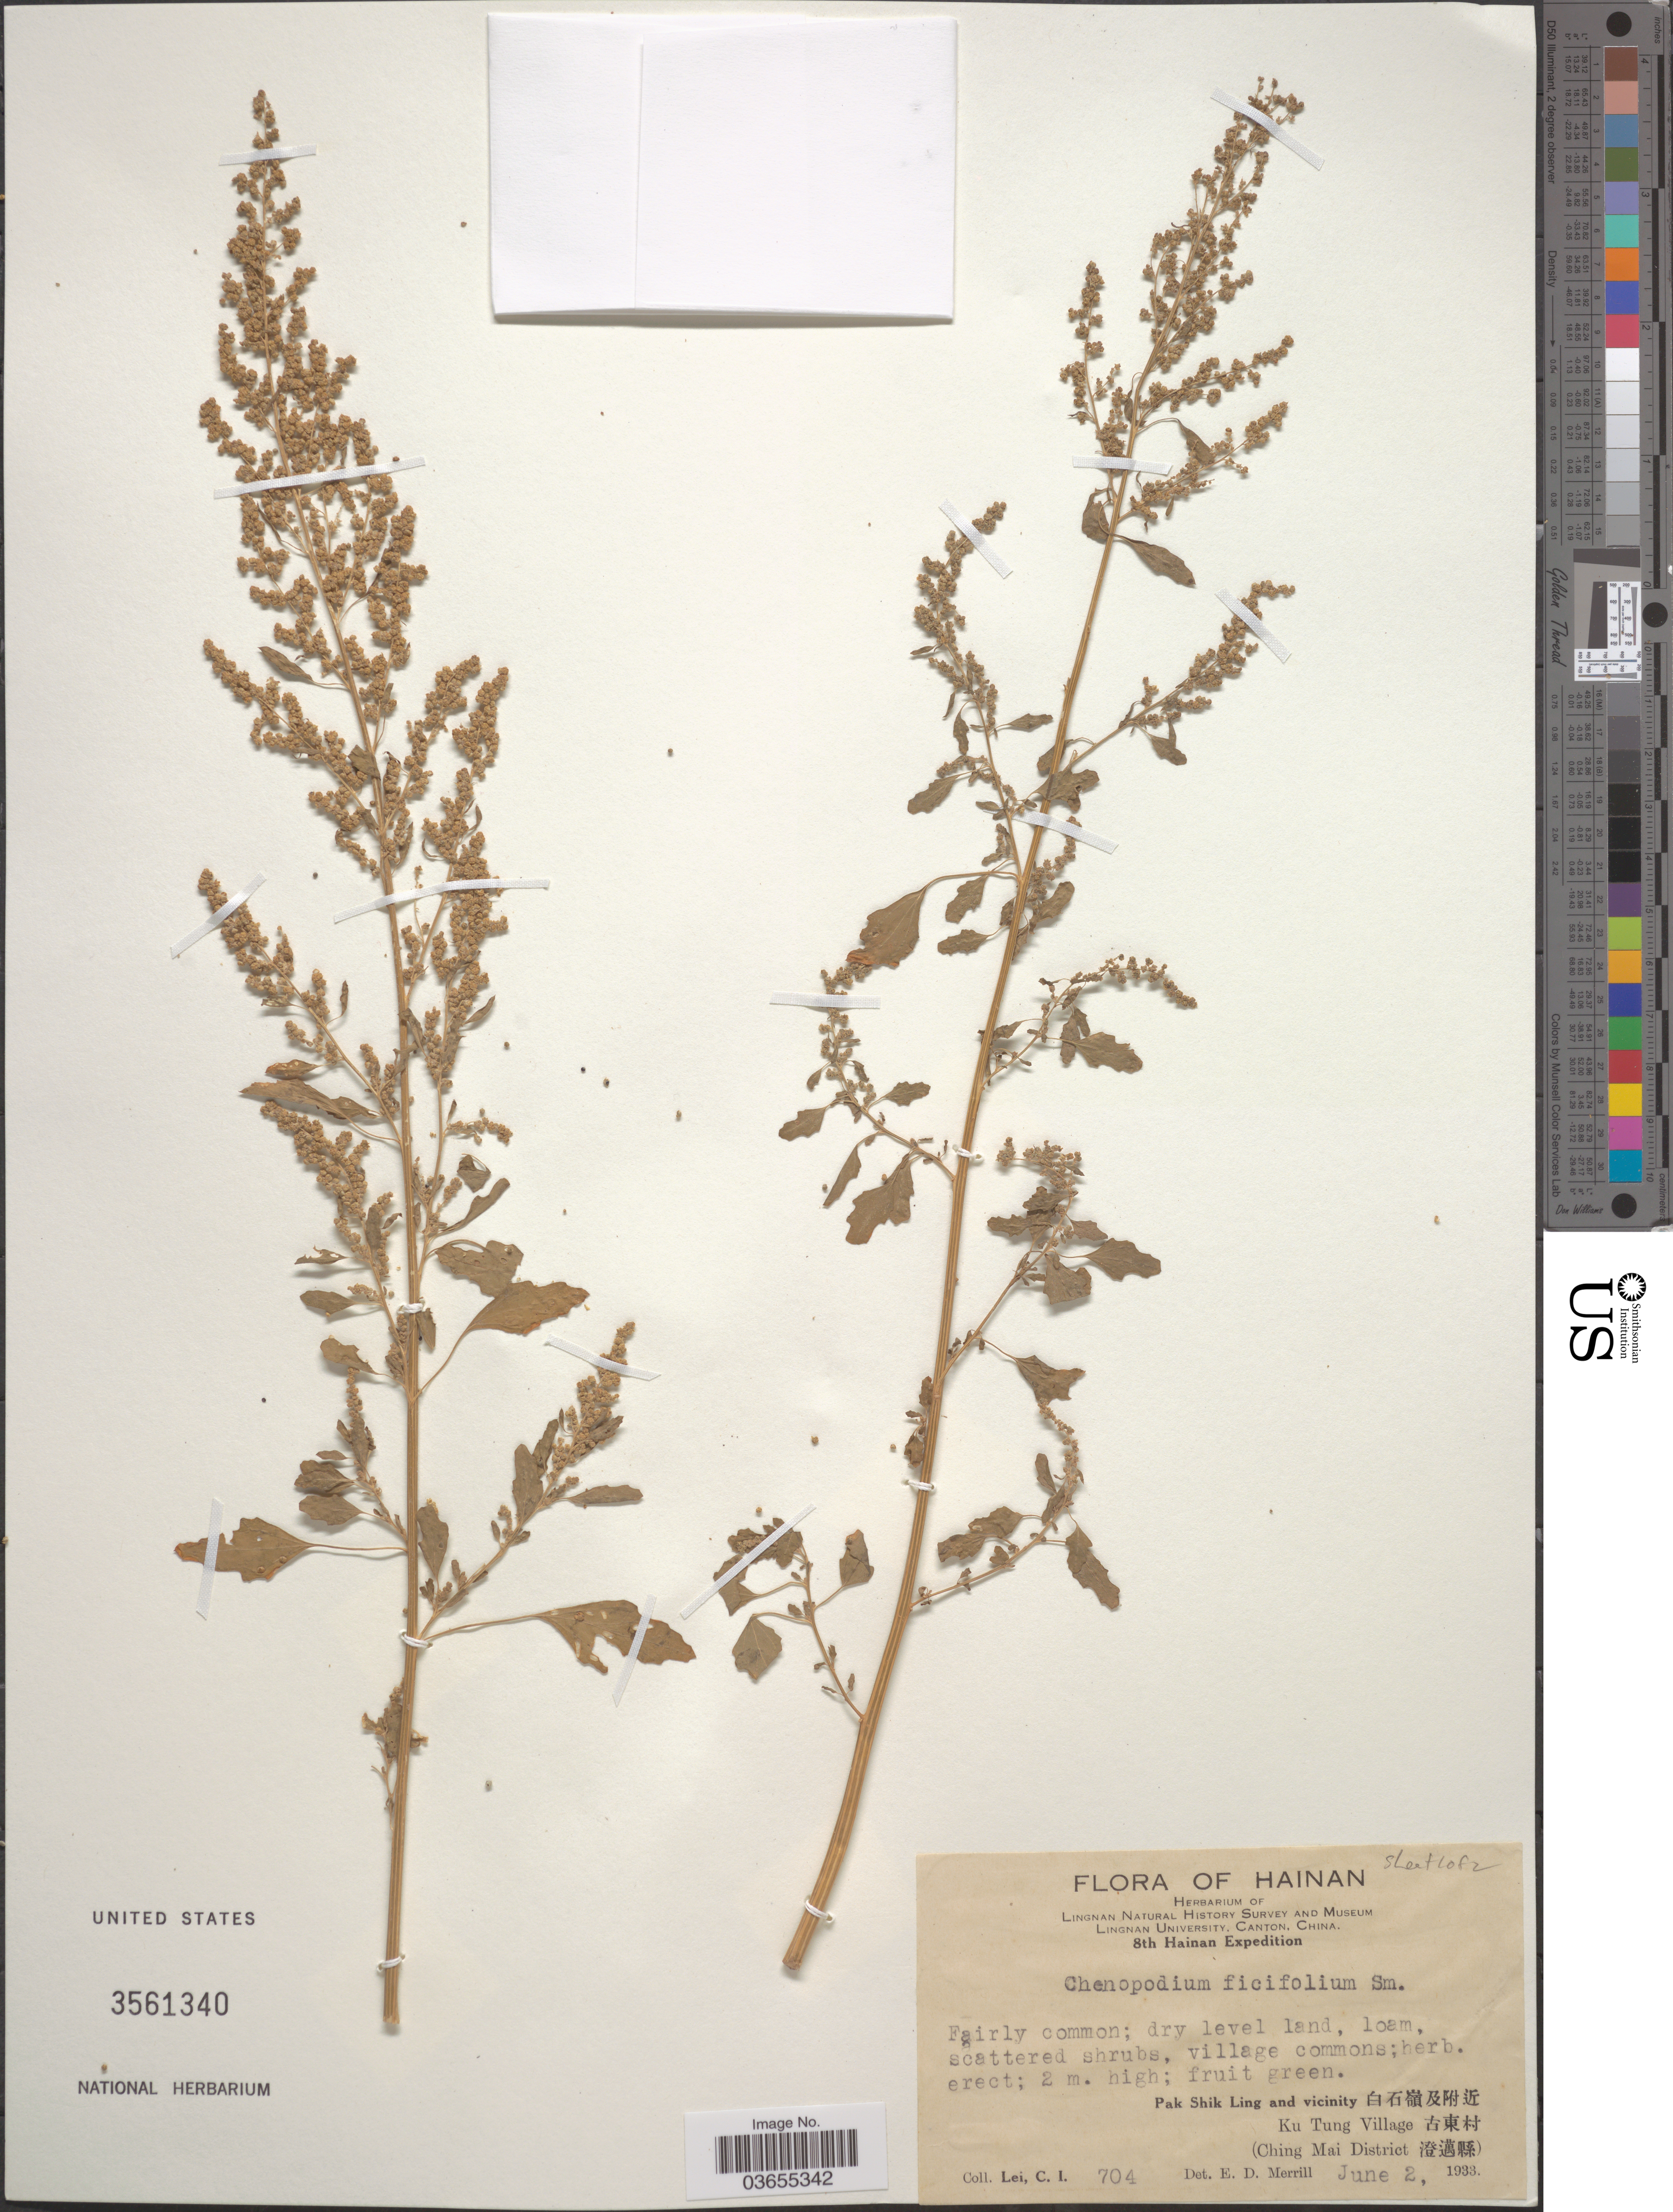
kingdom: Plantae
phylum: Tracheophyta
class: Magnoliopsida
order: Caryophyllales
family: Amaranthaceae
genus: Chenopodium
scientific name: Chenopodium ficifolium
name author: Sm.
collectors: C. I. Lei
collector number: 704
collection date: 1933-06-02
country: China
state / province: Hainan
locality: Pak Shik Ling and vicinity X. Ku Tung Village X. (Ching Mai District X).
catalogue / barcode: US 3561340